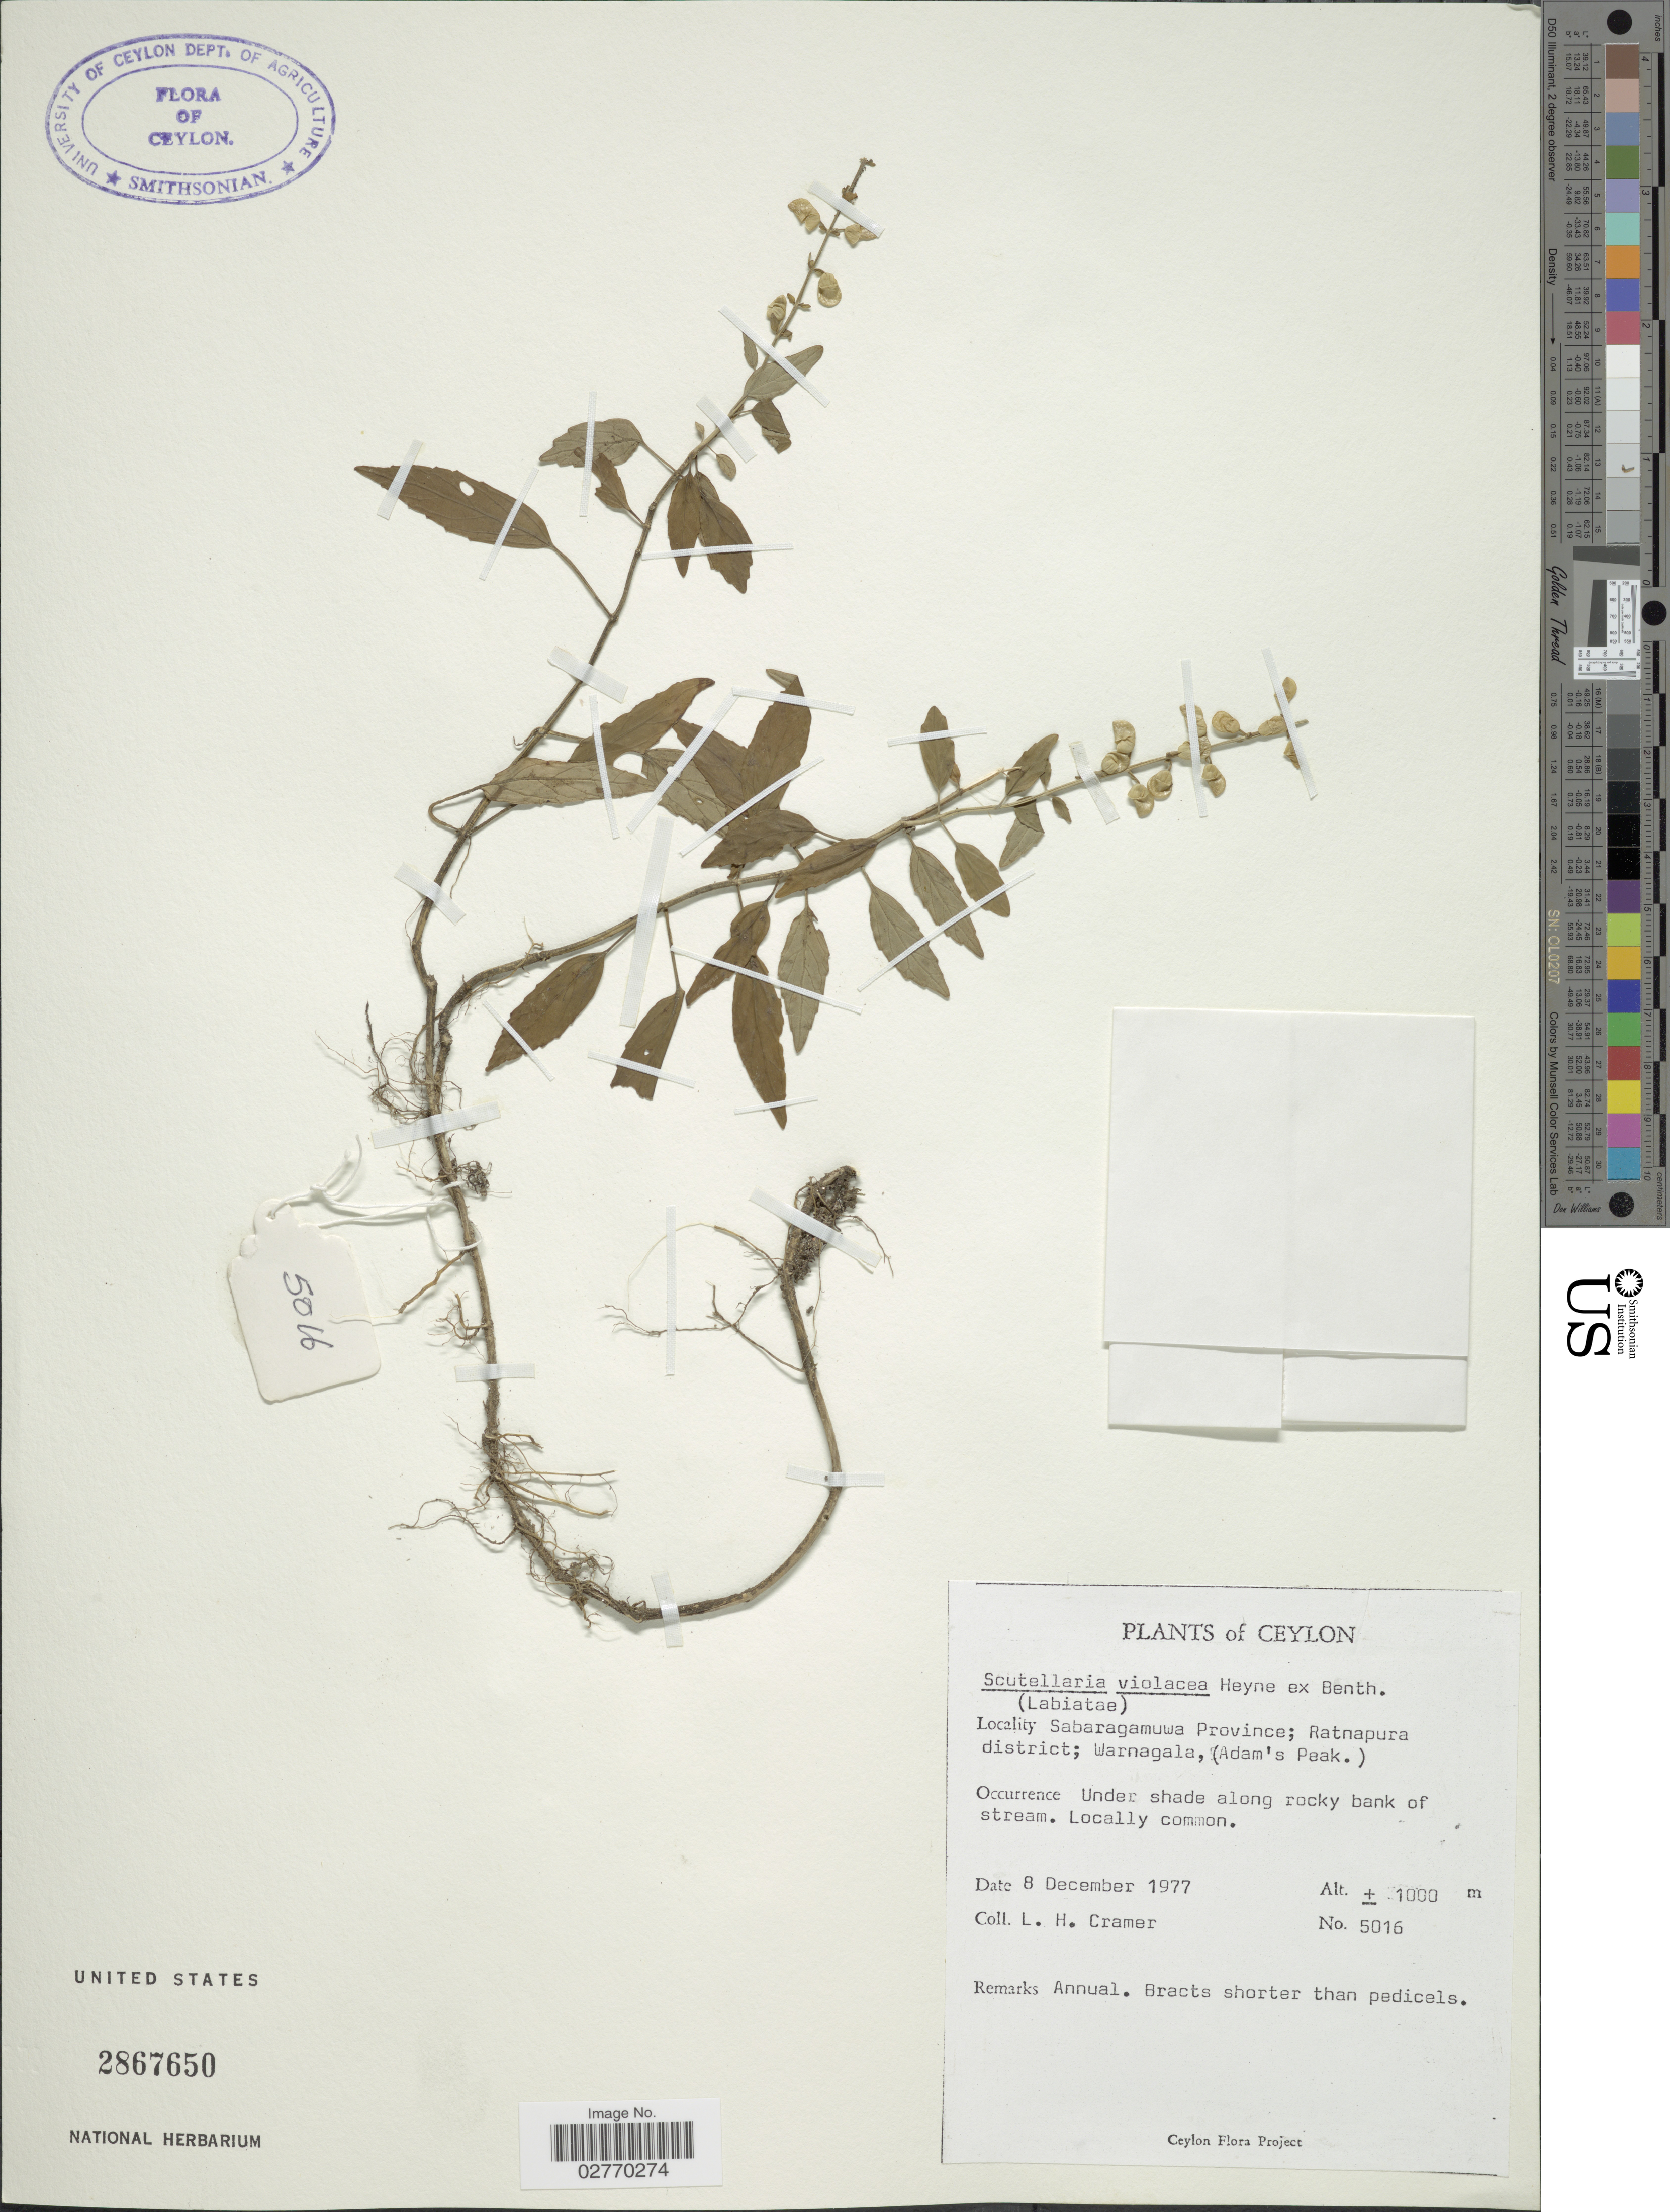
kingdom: Plantae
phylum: Tracheophyta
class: Magnoliopsida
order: Lamiales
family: Lamiaceae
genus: Scutellaria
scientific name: Scutellaria violacea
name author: B. Heyne ex Benth.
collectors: L. H. Cramer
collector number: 5016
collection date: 1977-12-08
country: Sri Lanka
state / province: Sabaragamuwa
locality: Ceylon. Ratnapura district; Warnagala, (Adam's Peak). Under shade along rocky bank of stream.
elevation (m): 1000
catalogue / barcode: US 2867650